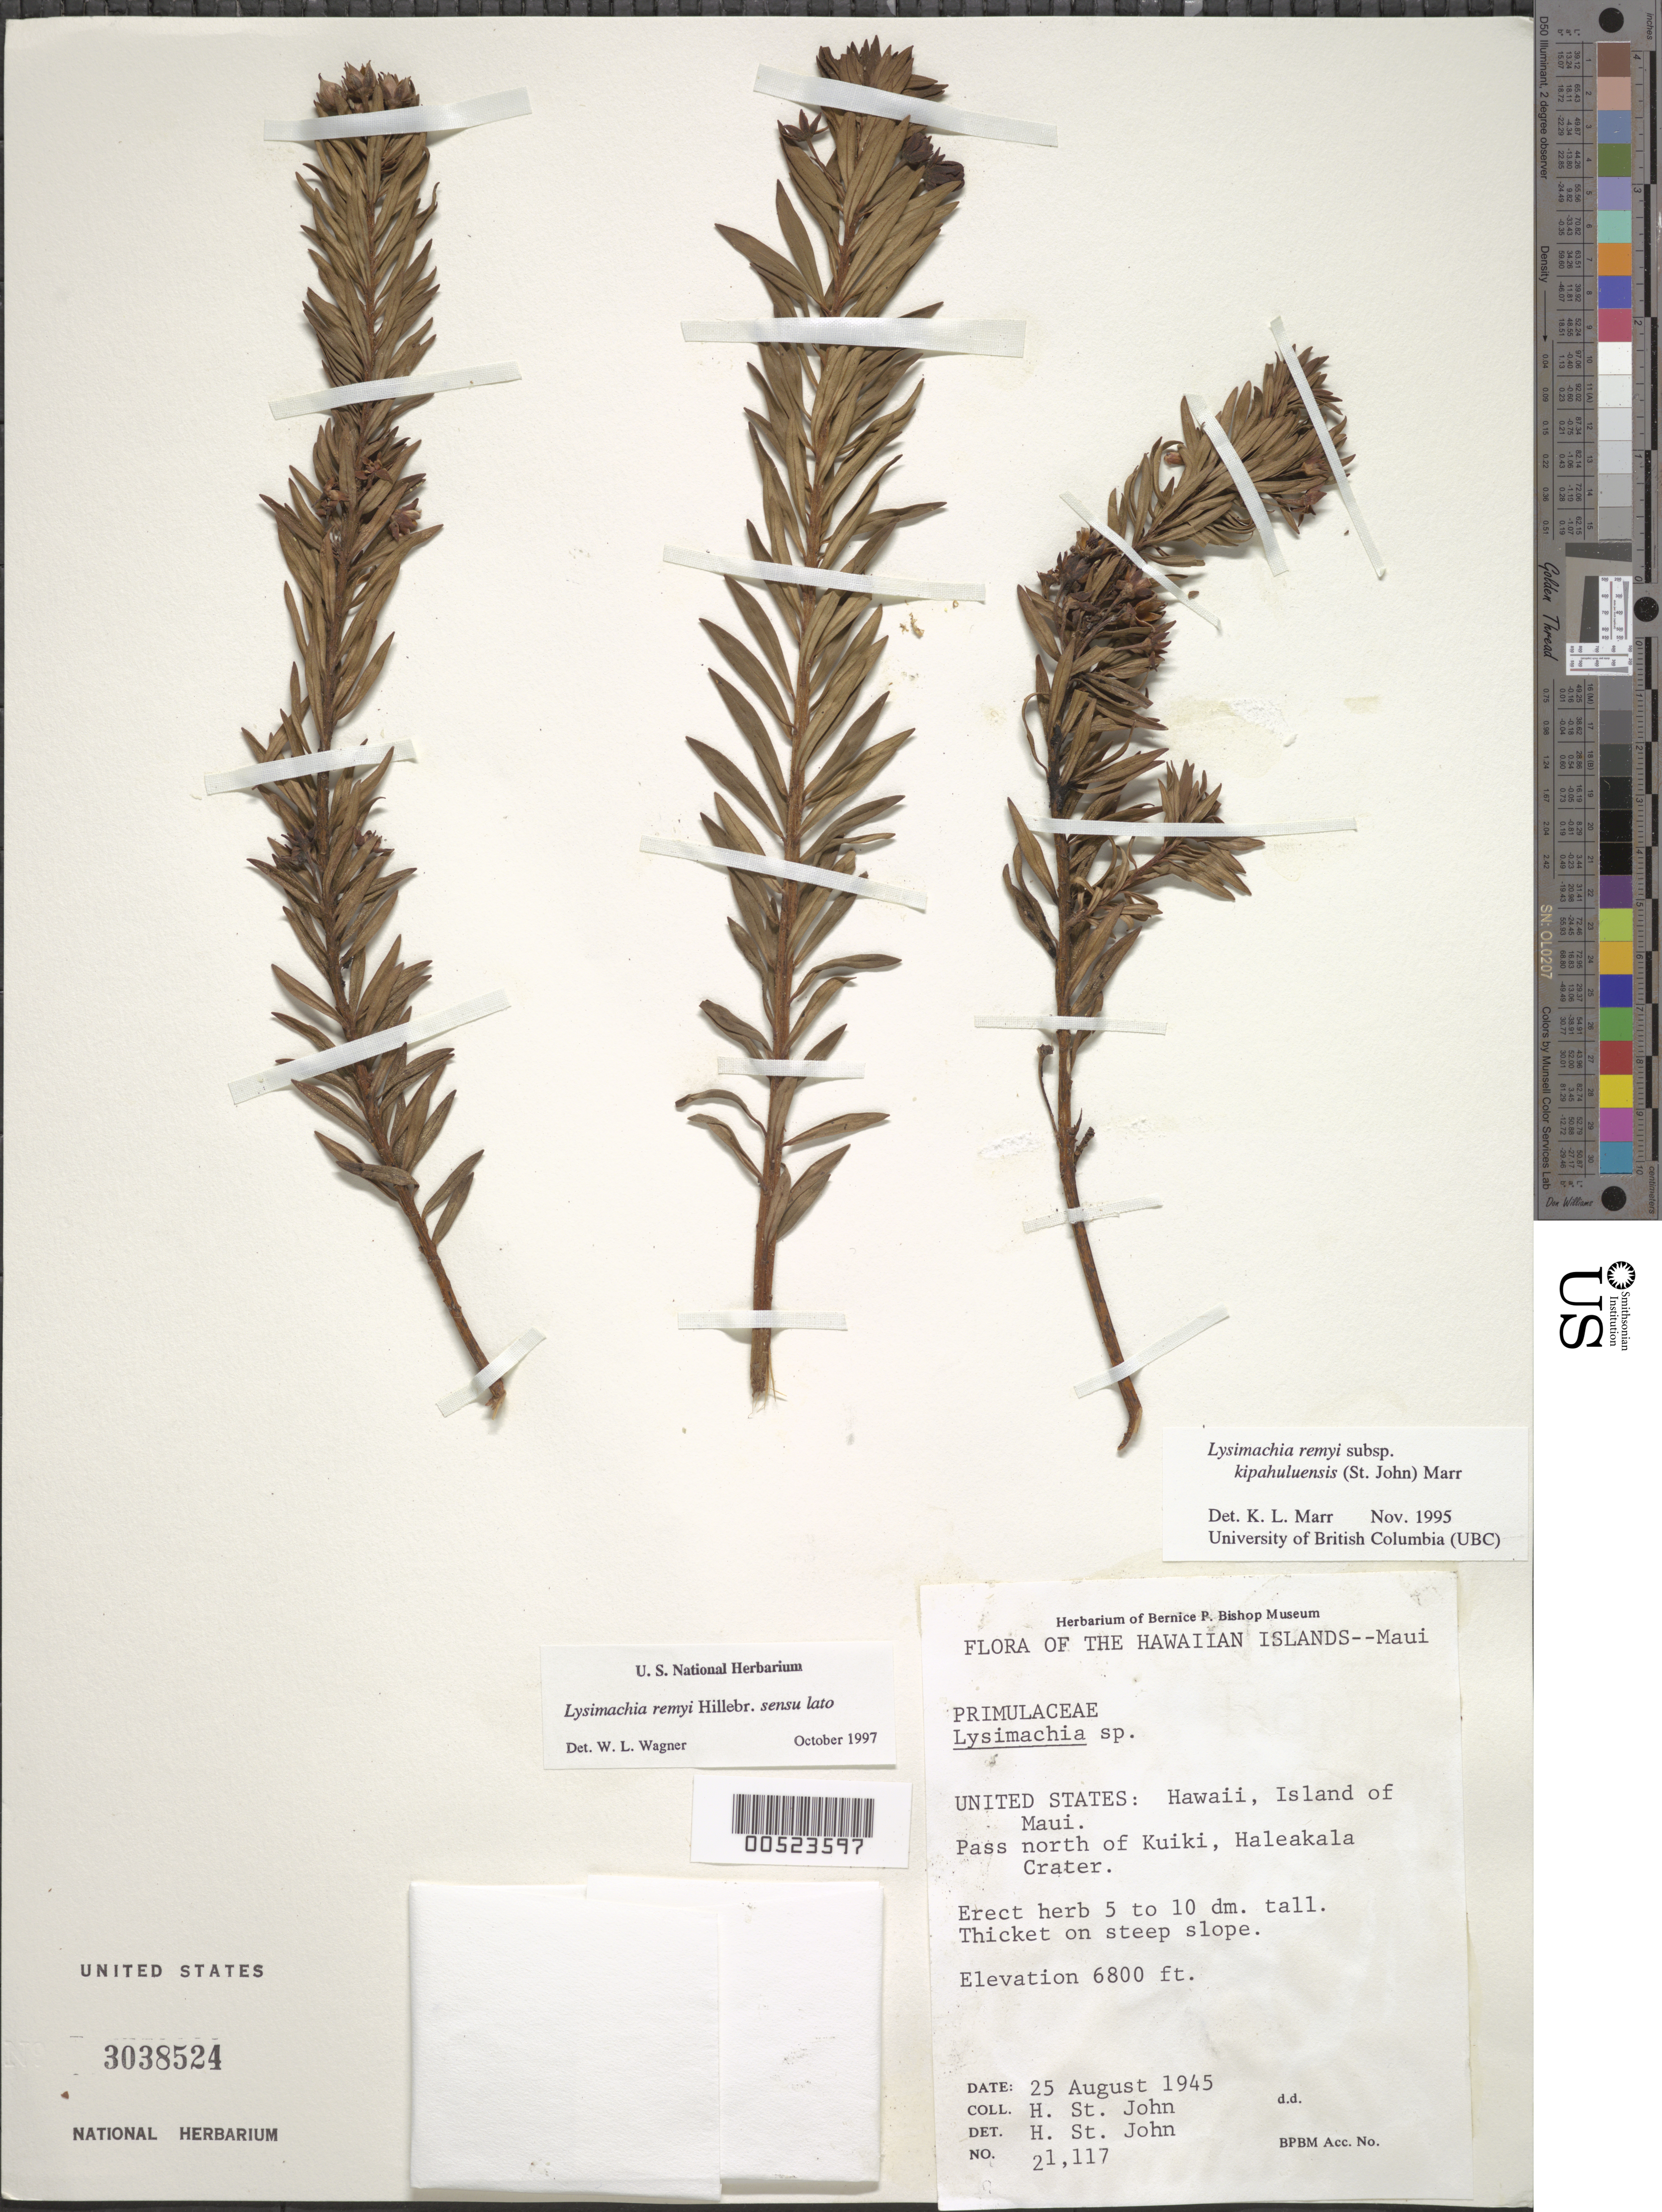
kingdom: Plantae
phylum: Tracheophyta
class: Magnoliopsida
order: Ericales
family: Primulaceae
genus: Lysimachia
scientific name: Lysimachia remyi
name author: Hillebr.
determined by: Wagner, W. L., (BOT), Smithsonian Institution - National Museum of Natural History (UNITED STATES)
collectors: H. St. John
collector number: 21117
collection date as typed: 25 Aug 1945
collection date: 1945-08-25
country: United States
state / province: Hawaii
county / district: Maui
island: Maui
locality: Pass N of Kukui, Haleakala Crater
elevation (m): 2073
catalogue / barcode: US 3038524